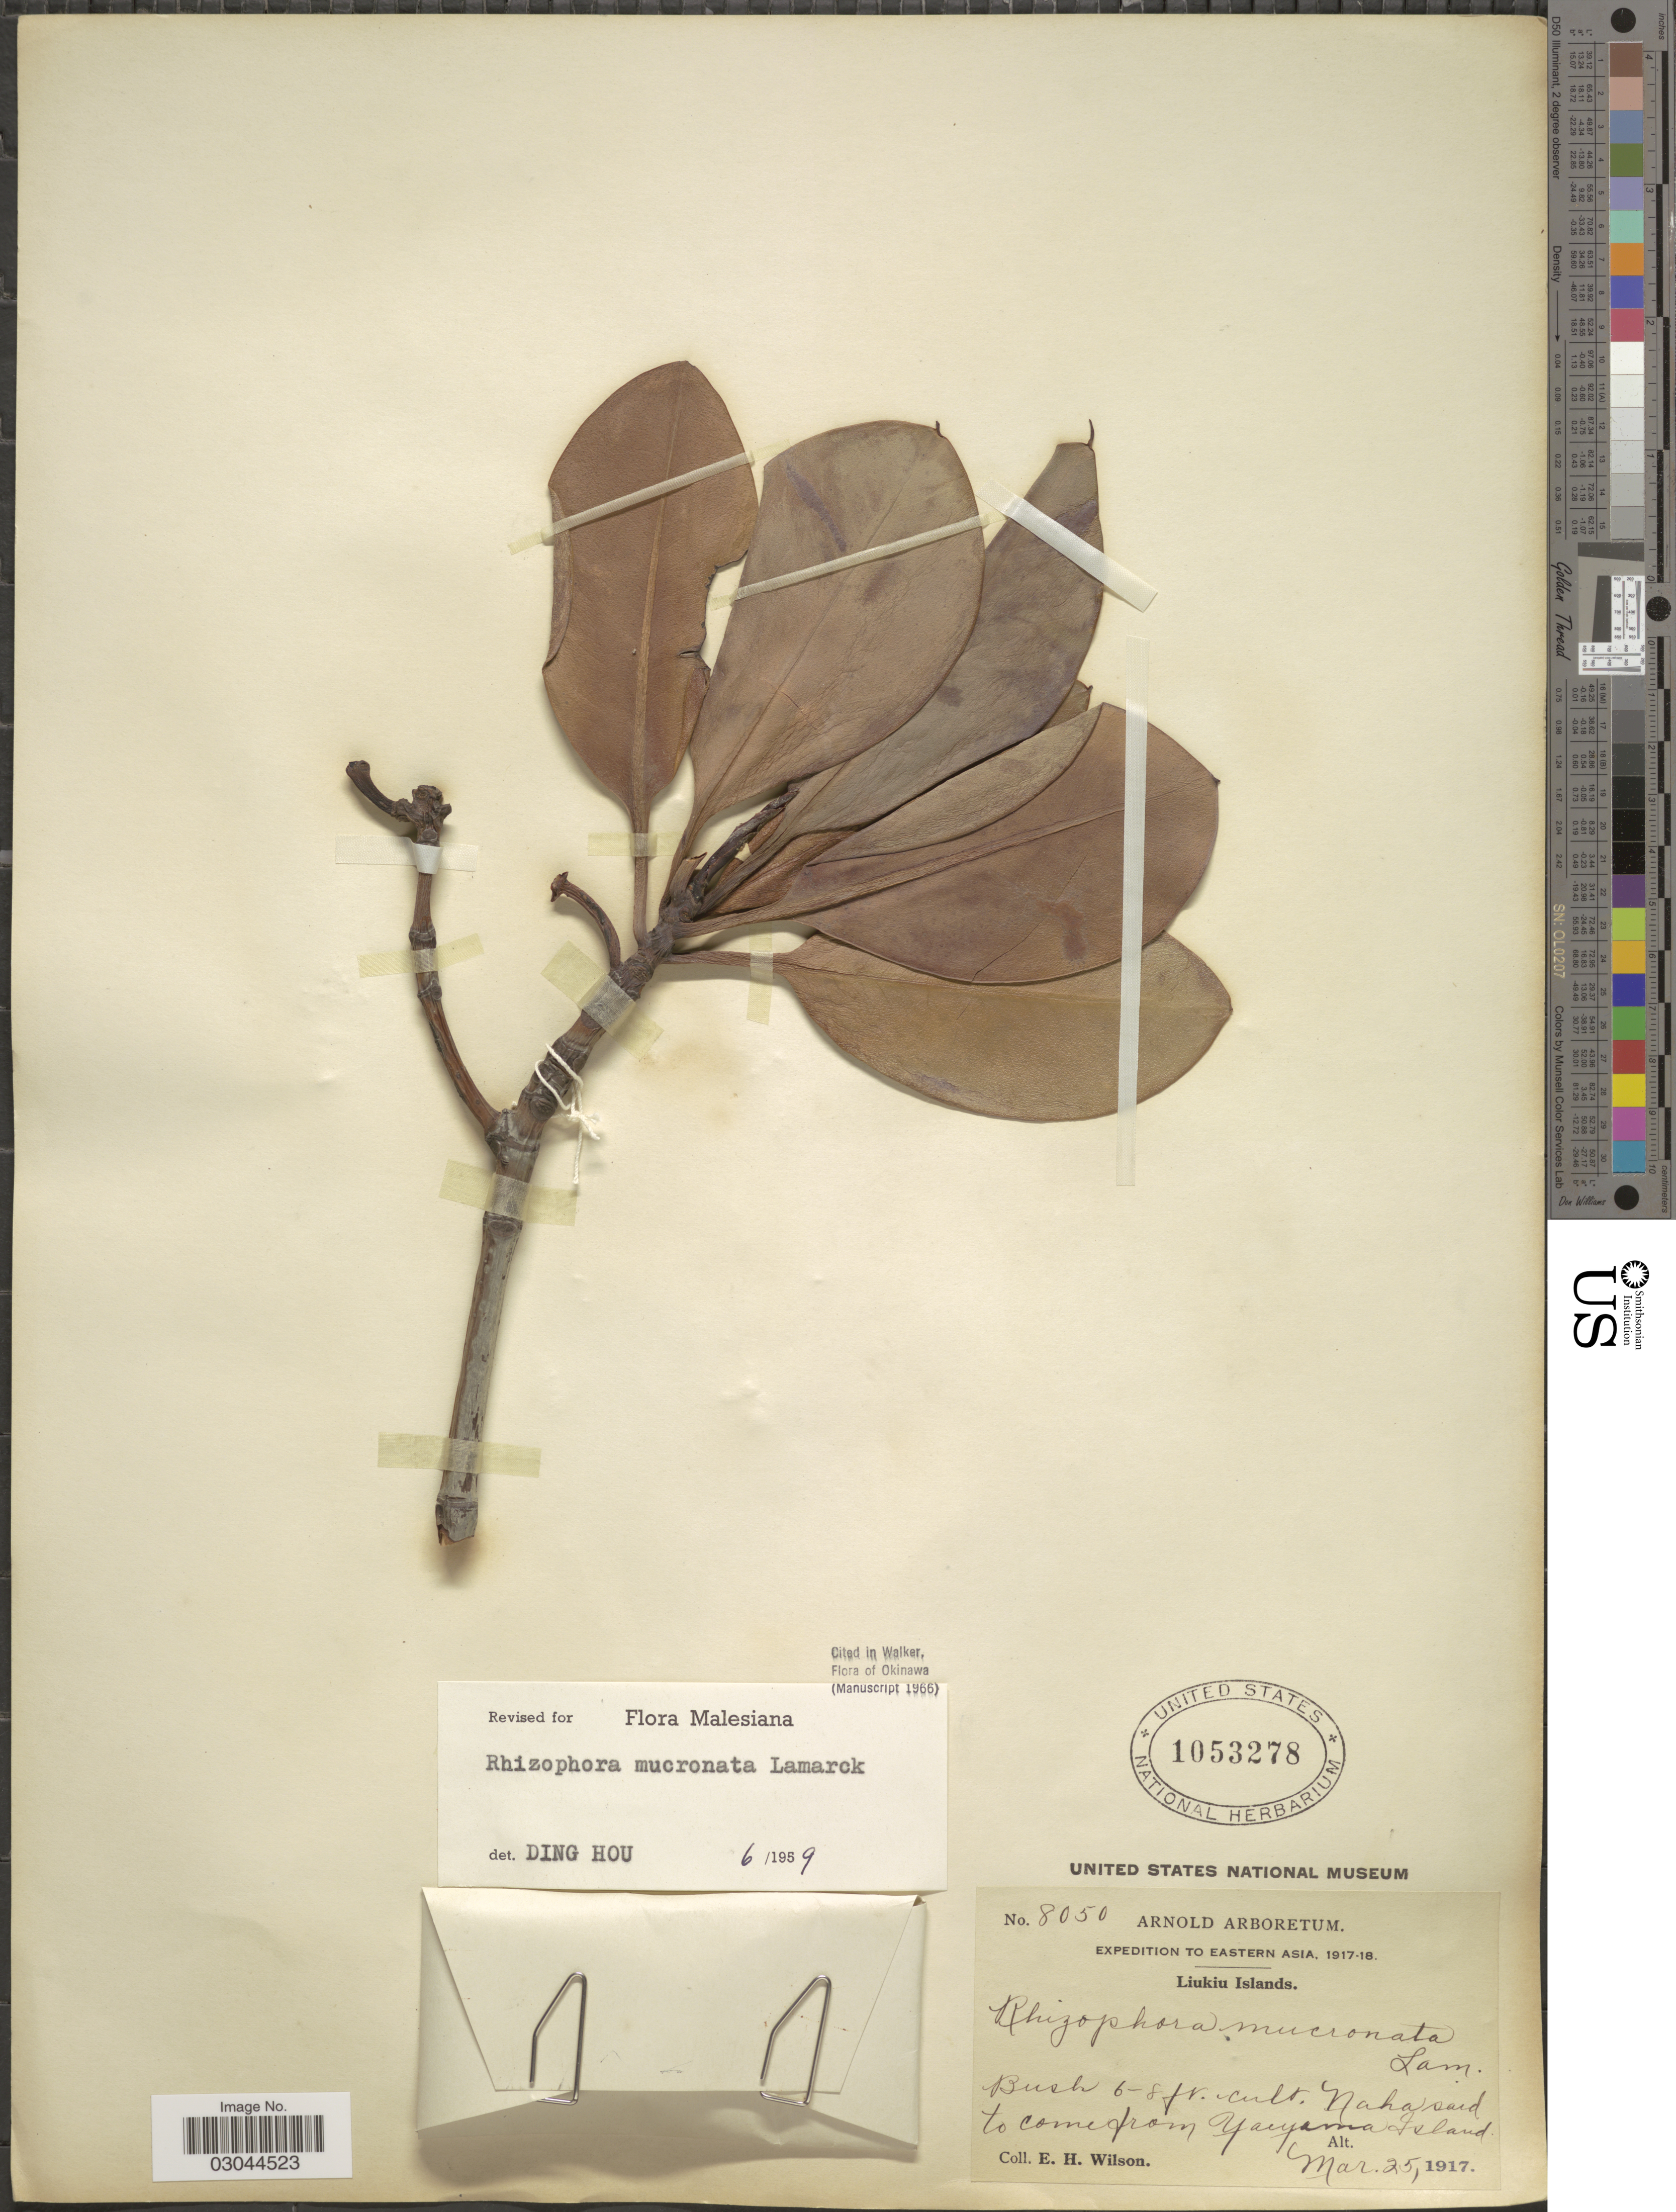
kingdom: Plantae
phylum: Tracheophyta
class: Magnoliopsida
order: Malpighiales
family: Rhizophoraceae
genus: Rhizophora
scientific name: Rhizophora mucronata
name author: Lam.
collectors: E. Wilson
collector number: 8050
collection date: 1917-03-25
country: Japan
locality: Eastern Asia. Liukiu Islands. Cult. Nahasaid to come from Yaeyama island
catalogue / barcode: US 1053278